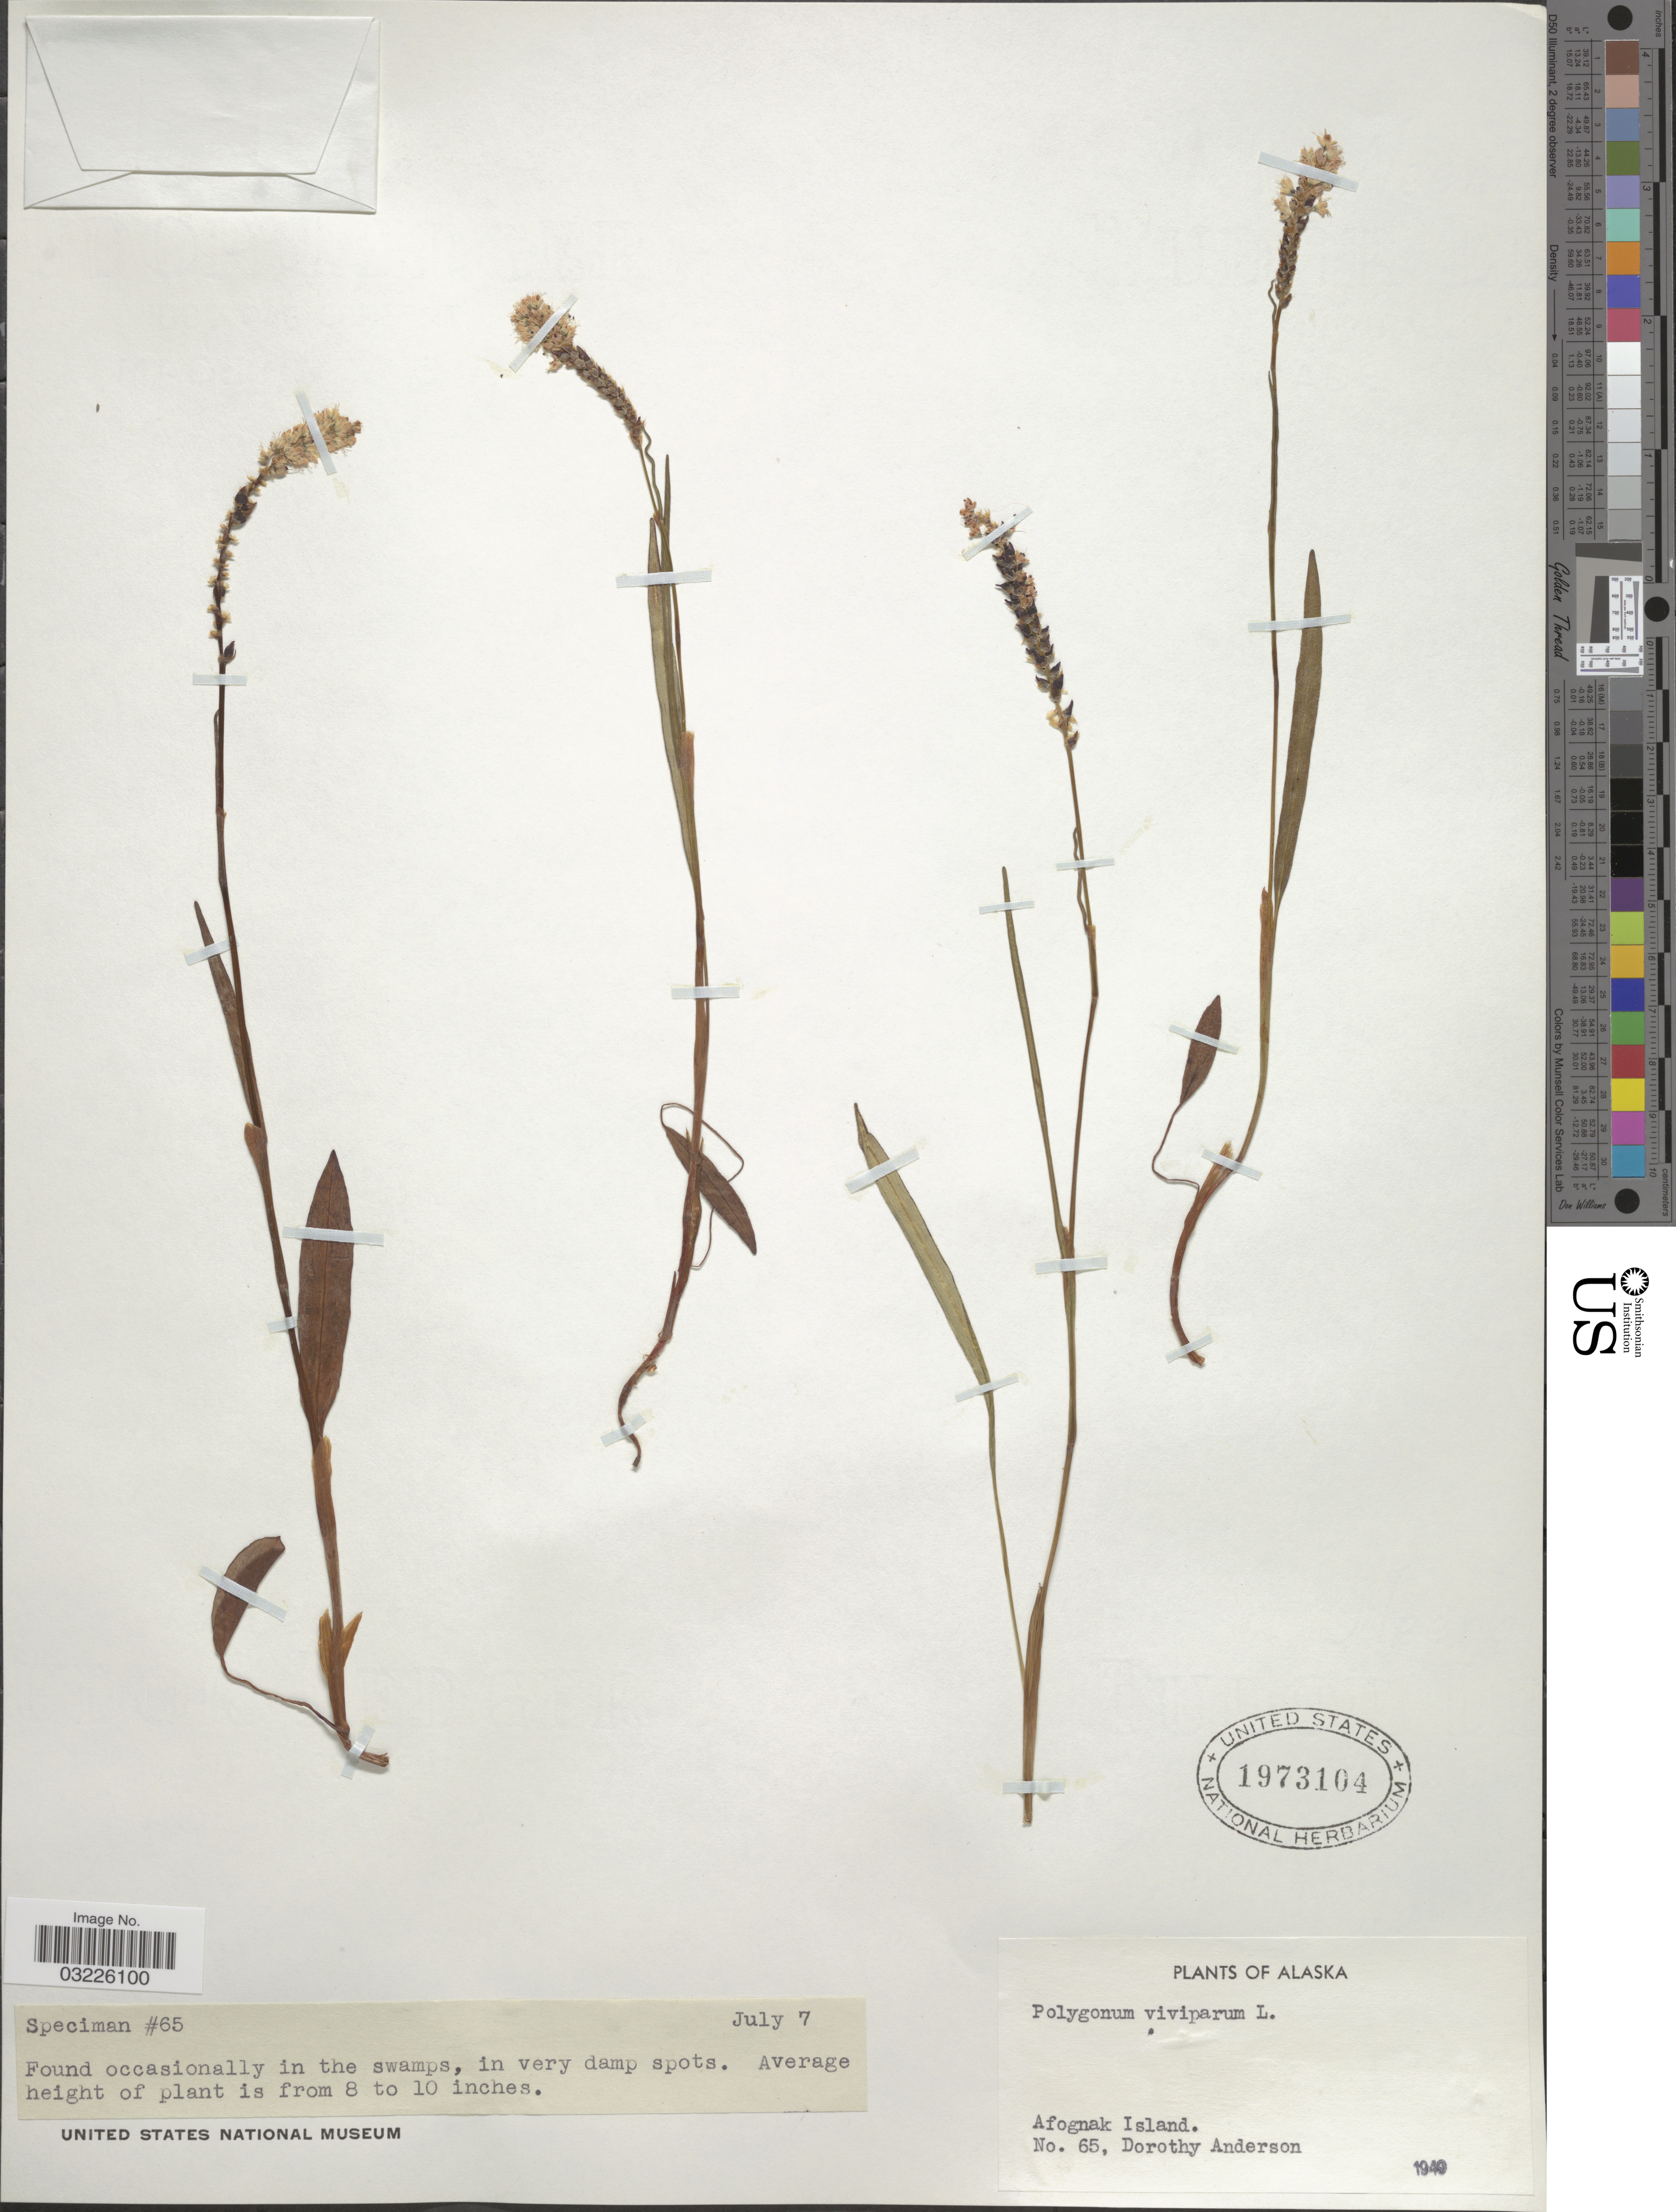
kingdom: Plantae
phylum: Tracheophyta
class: Magnoliopsida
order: Caryophyllales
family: Polygonaceae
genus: Bistorta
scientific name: Bistorta vivipara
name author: (L.) Delarbre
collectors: D. Anderson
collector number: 65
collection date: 1949-07-07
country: United States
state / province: Alaska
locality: Afognak Island.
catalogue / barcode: US 1973104